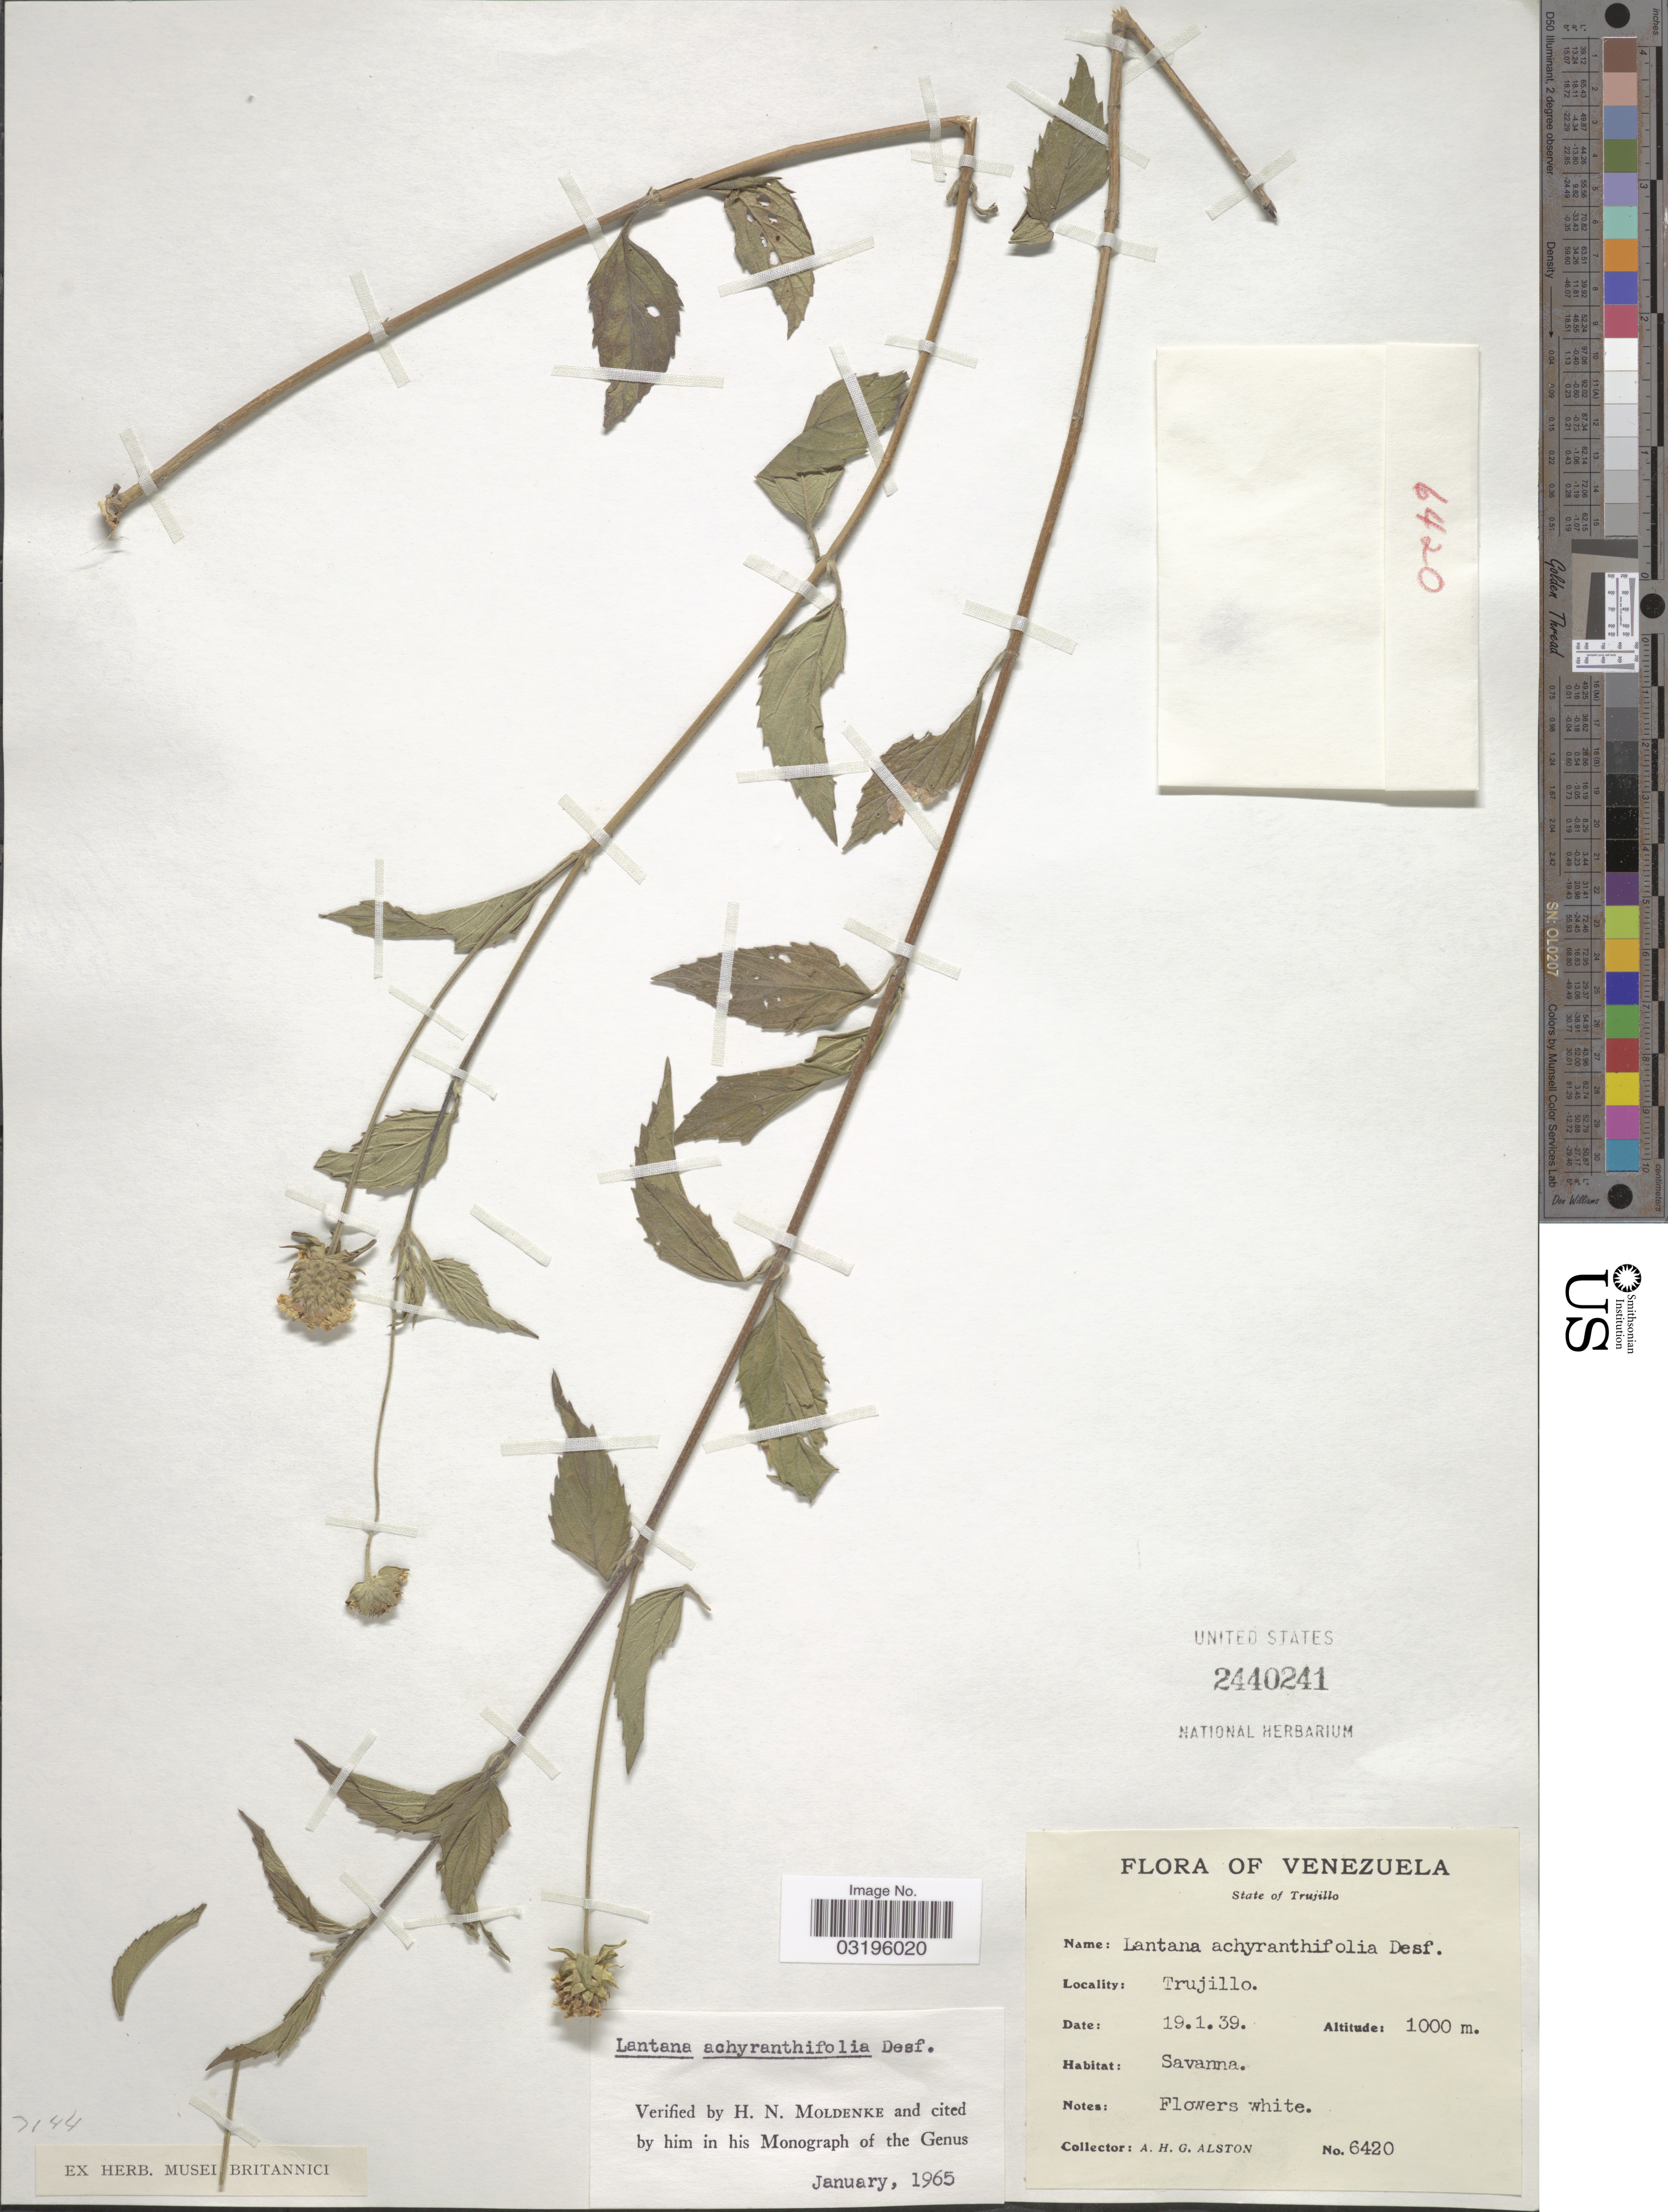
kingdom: Plantae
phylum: Tracheophyta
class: Magnoliopsida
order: Lamiales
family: Verbenaceae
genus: Lantana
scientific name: Lantana achyranthifolia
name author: Desf.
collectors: A. H. Alston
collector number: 6420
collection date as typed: Transcribed d/m/y: 19/1/39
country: Venezuela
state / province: Trujillo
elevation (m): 1000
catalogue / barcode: US 2440241